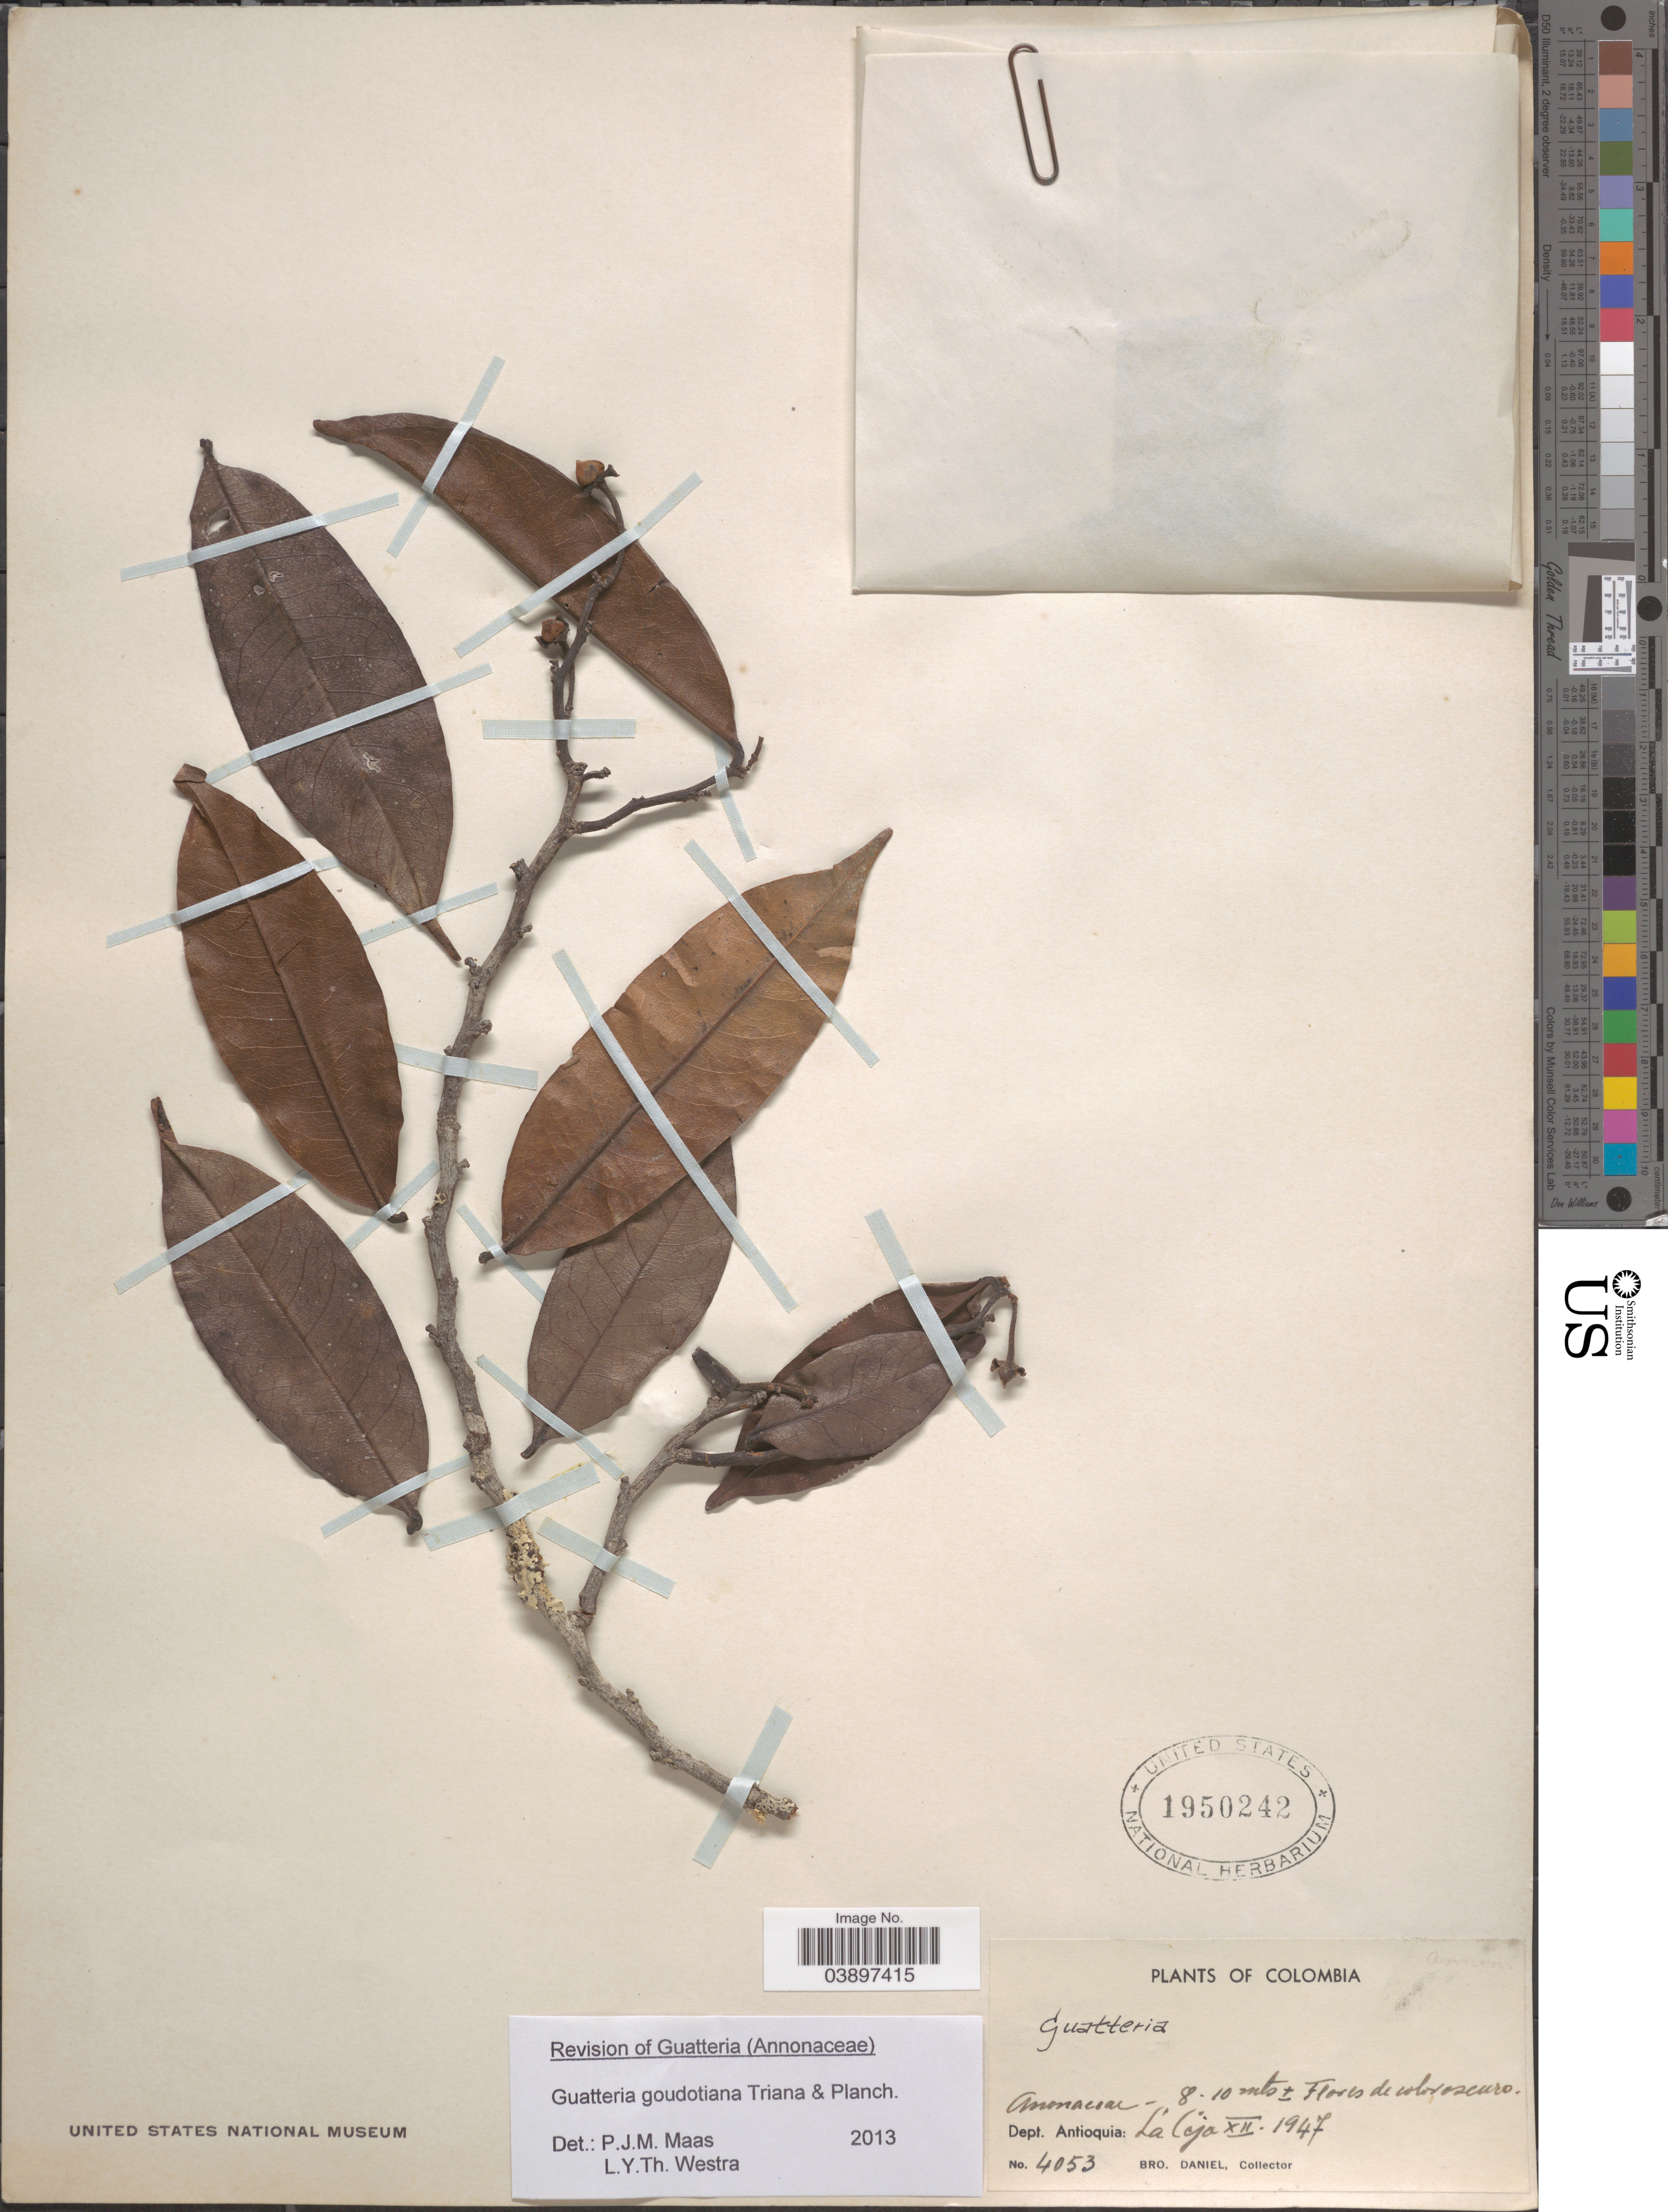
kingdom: Plantae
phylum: Tracheophyta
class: Magnoliopsida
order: Magnoliales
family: Annonaceae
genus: Guatteria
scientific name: Guatteria goudotiana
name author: Triana & Planch.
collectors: Bro. Daniel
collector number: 4053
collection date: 1947-12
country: Colombia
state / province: Antioquia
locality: Dept. Antioquia: La Ceja.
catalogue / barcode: US 1950242